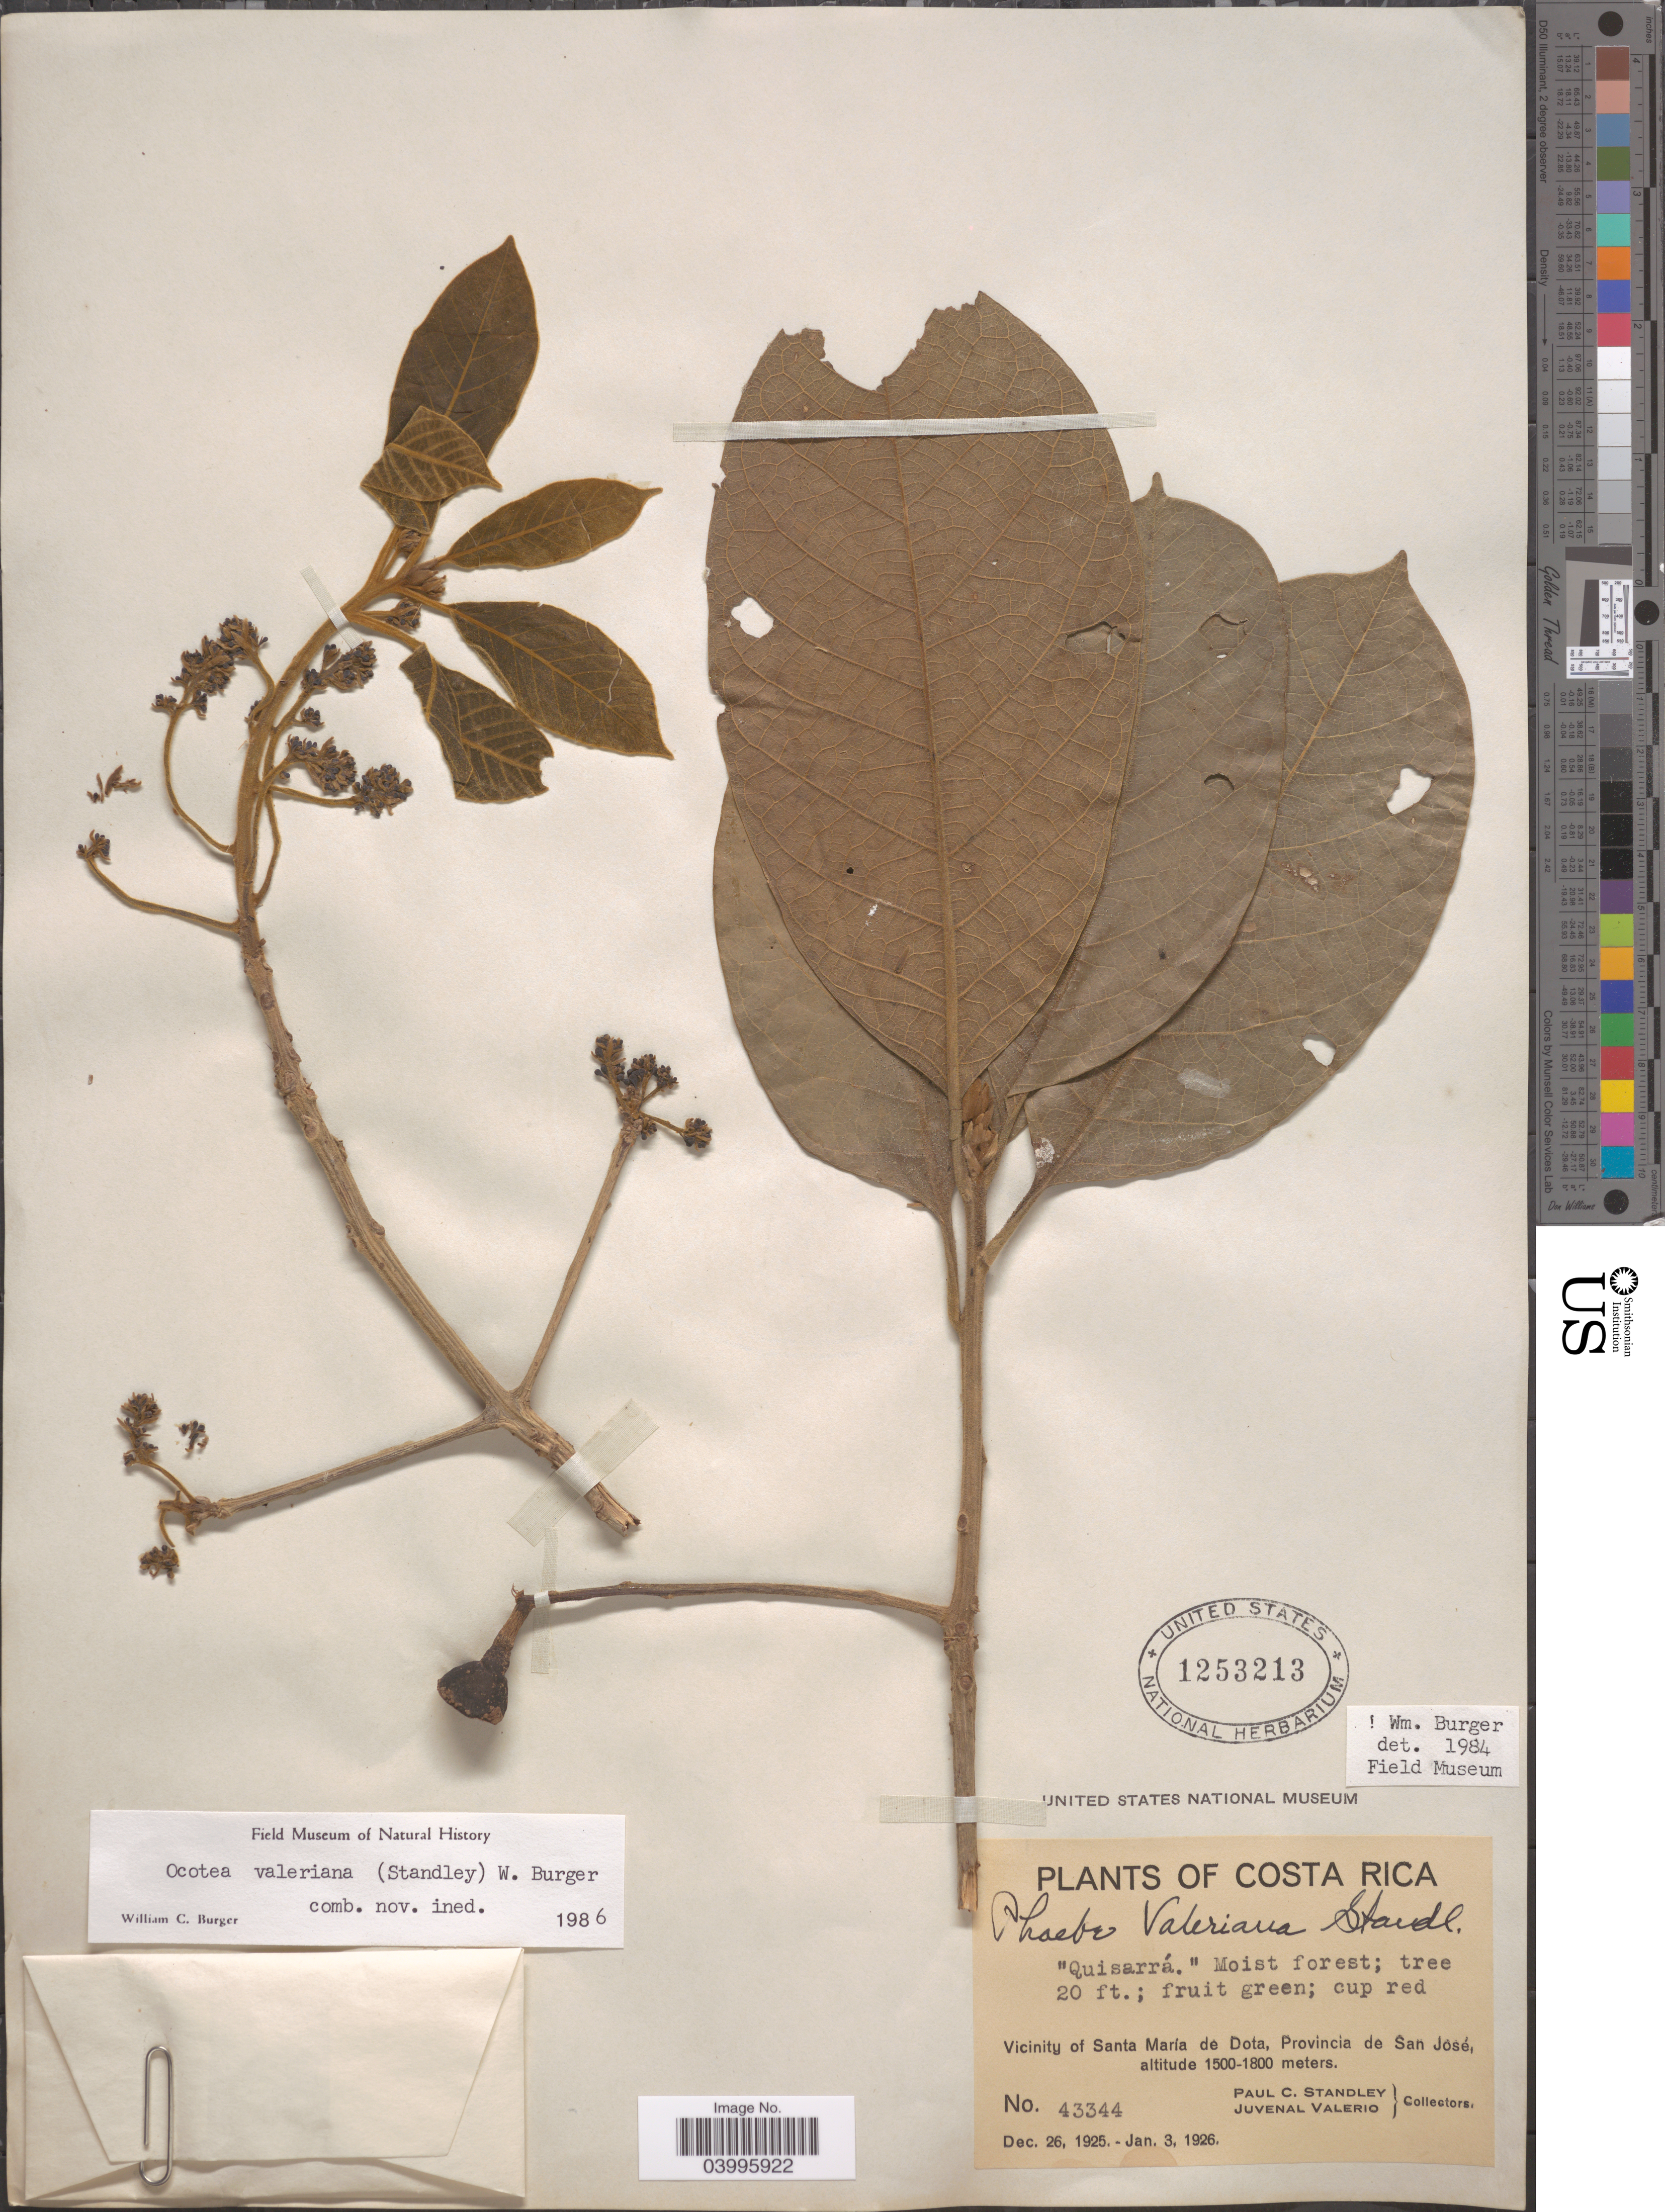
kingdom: Plantae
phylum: Tracheophyta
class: Magnoliopsida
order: Laurales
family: Lauraceae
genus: Ocotea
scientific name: Ocotea valeriana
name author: (Standl.) W.C. Burger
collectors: P. C. Standley & J. Valerio R.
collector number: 43344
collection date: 1925-12-26/1926-01-03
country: Costa Rica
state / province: San José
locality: Vicinity of Santa María de Dota.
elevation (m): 1500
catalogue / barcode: US 1253213